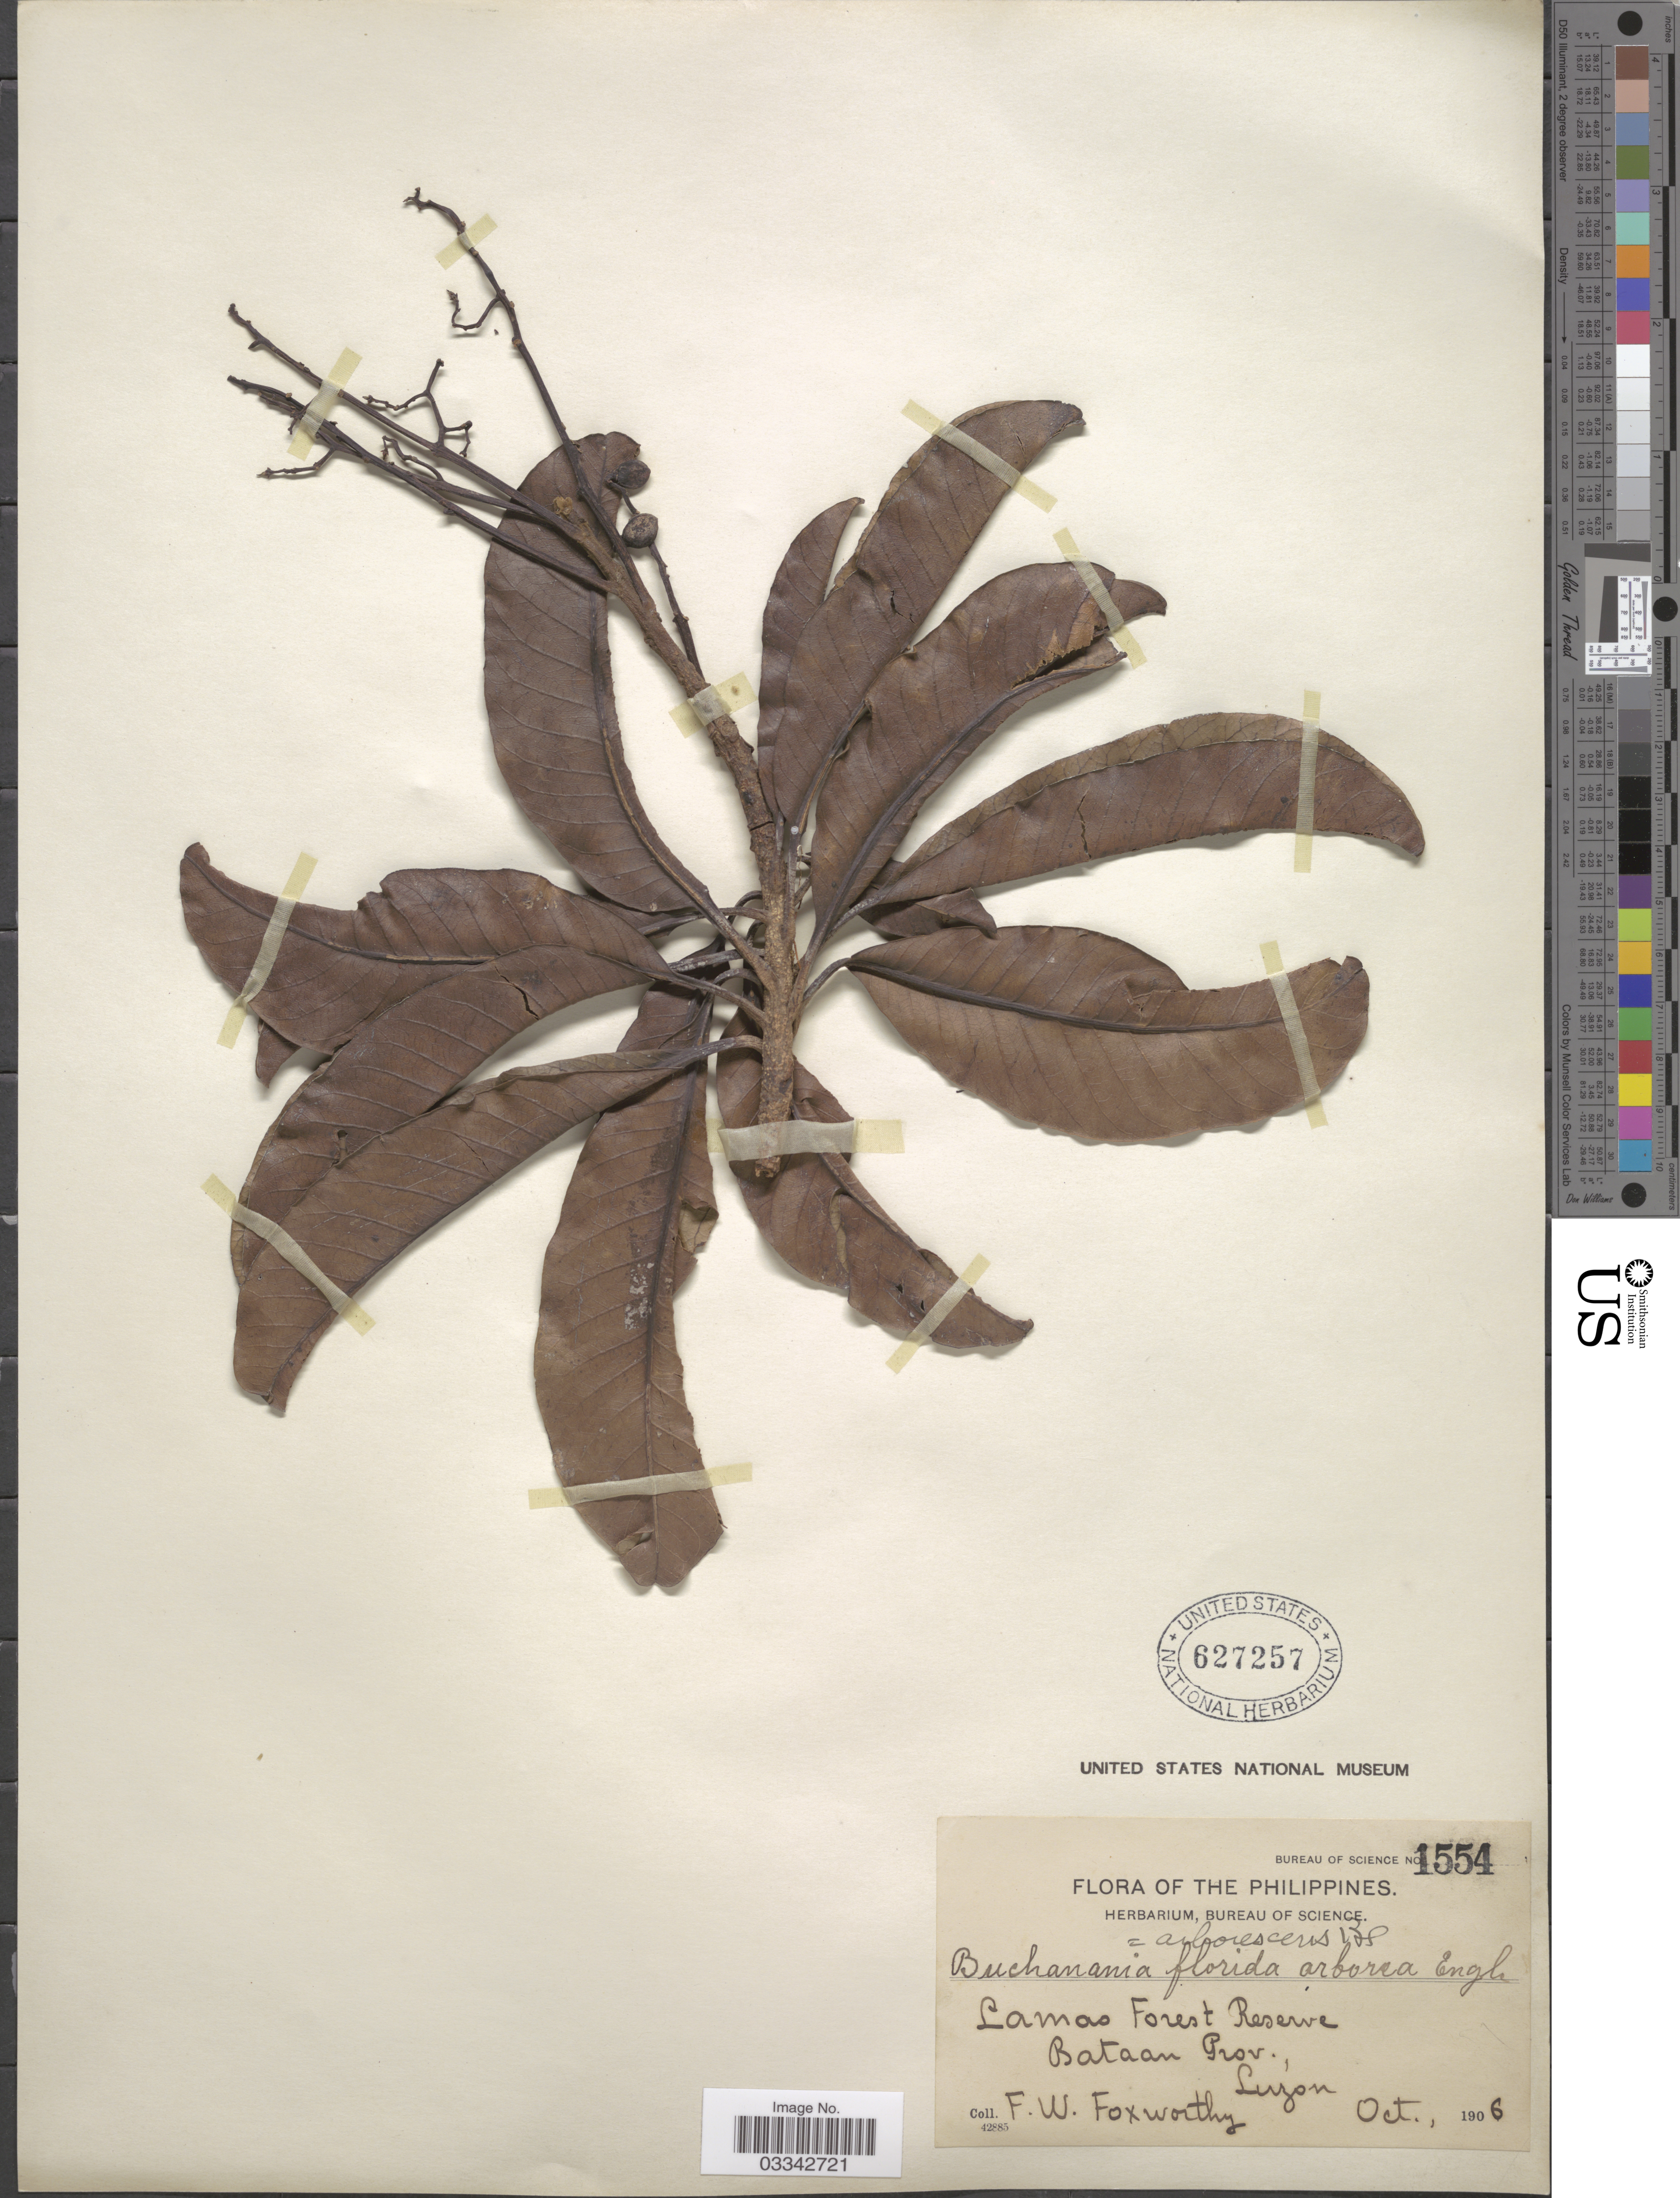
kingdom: Plantae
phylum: Tracheophyta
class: Magnoliopsida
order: Sapindales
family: Anacardiaceae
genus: Buchanania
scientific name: Buchanania arborescens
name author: (Blume) Blume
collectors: F. W. Foxworthy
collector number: Bureau of Science 1554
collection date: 1906-10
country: Philippines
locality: Lamao Forest Reserve. Bataan Prov., Luzon.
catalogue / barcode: US 627257